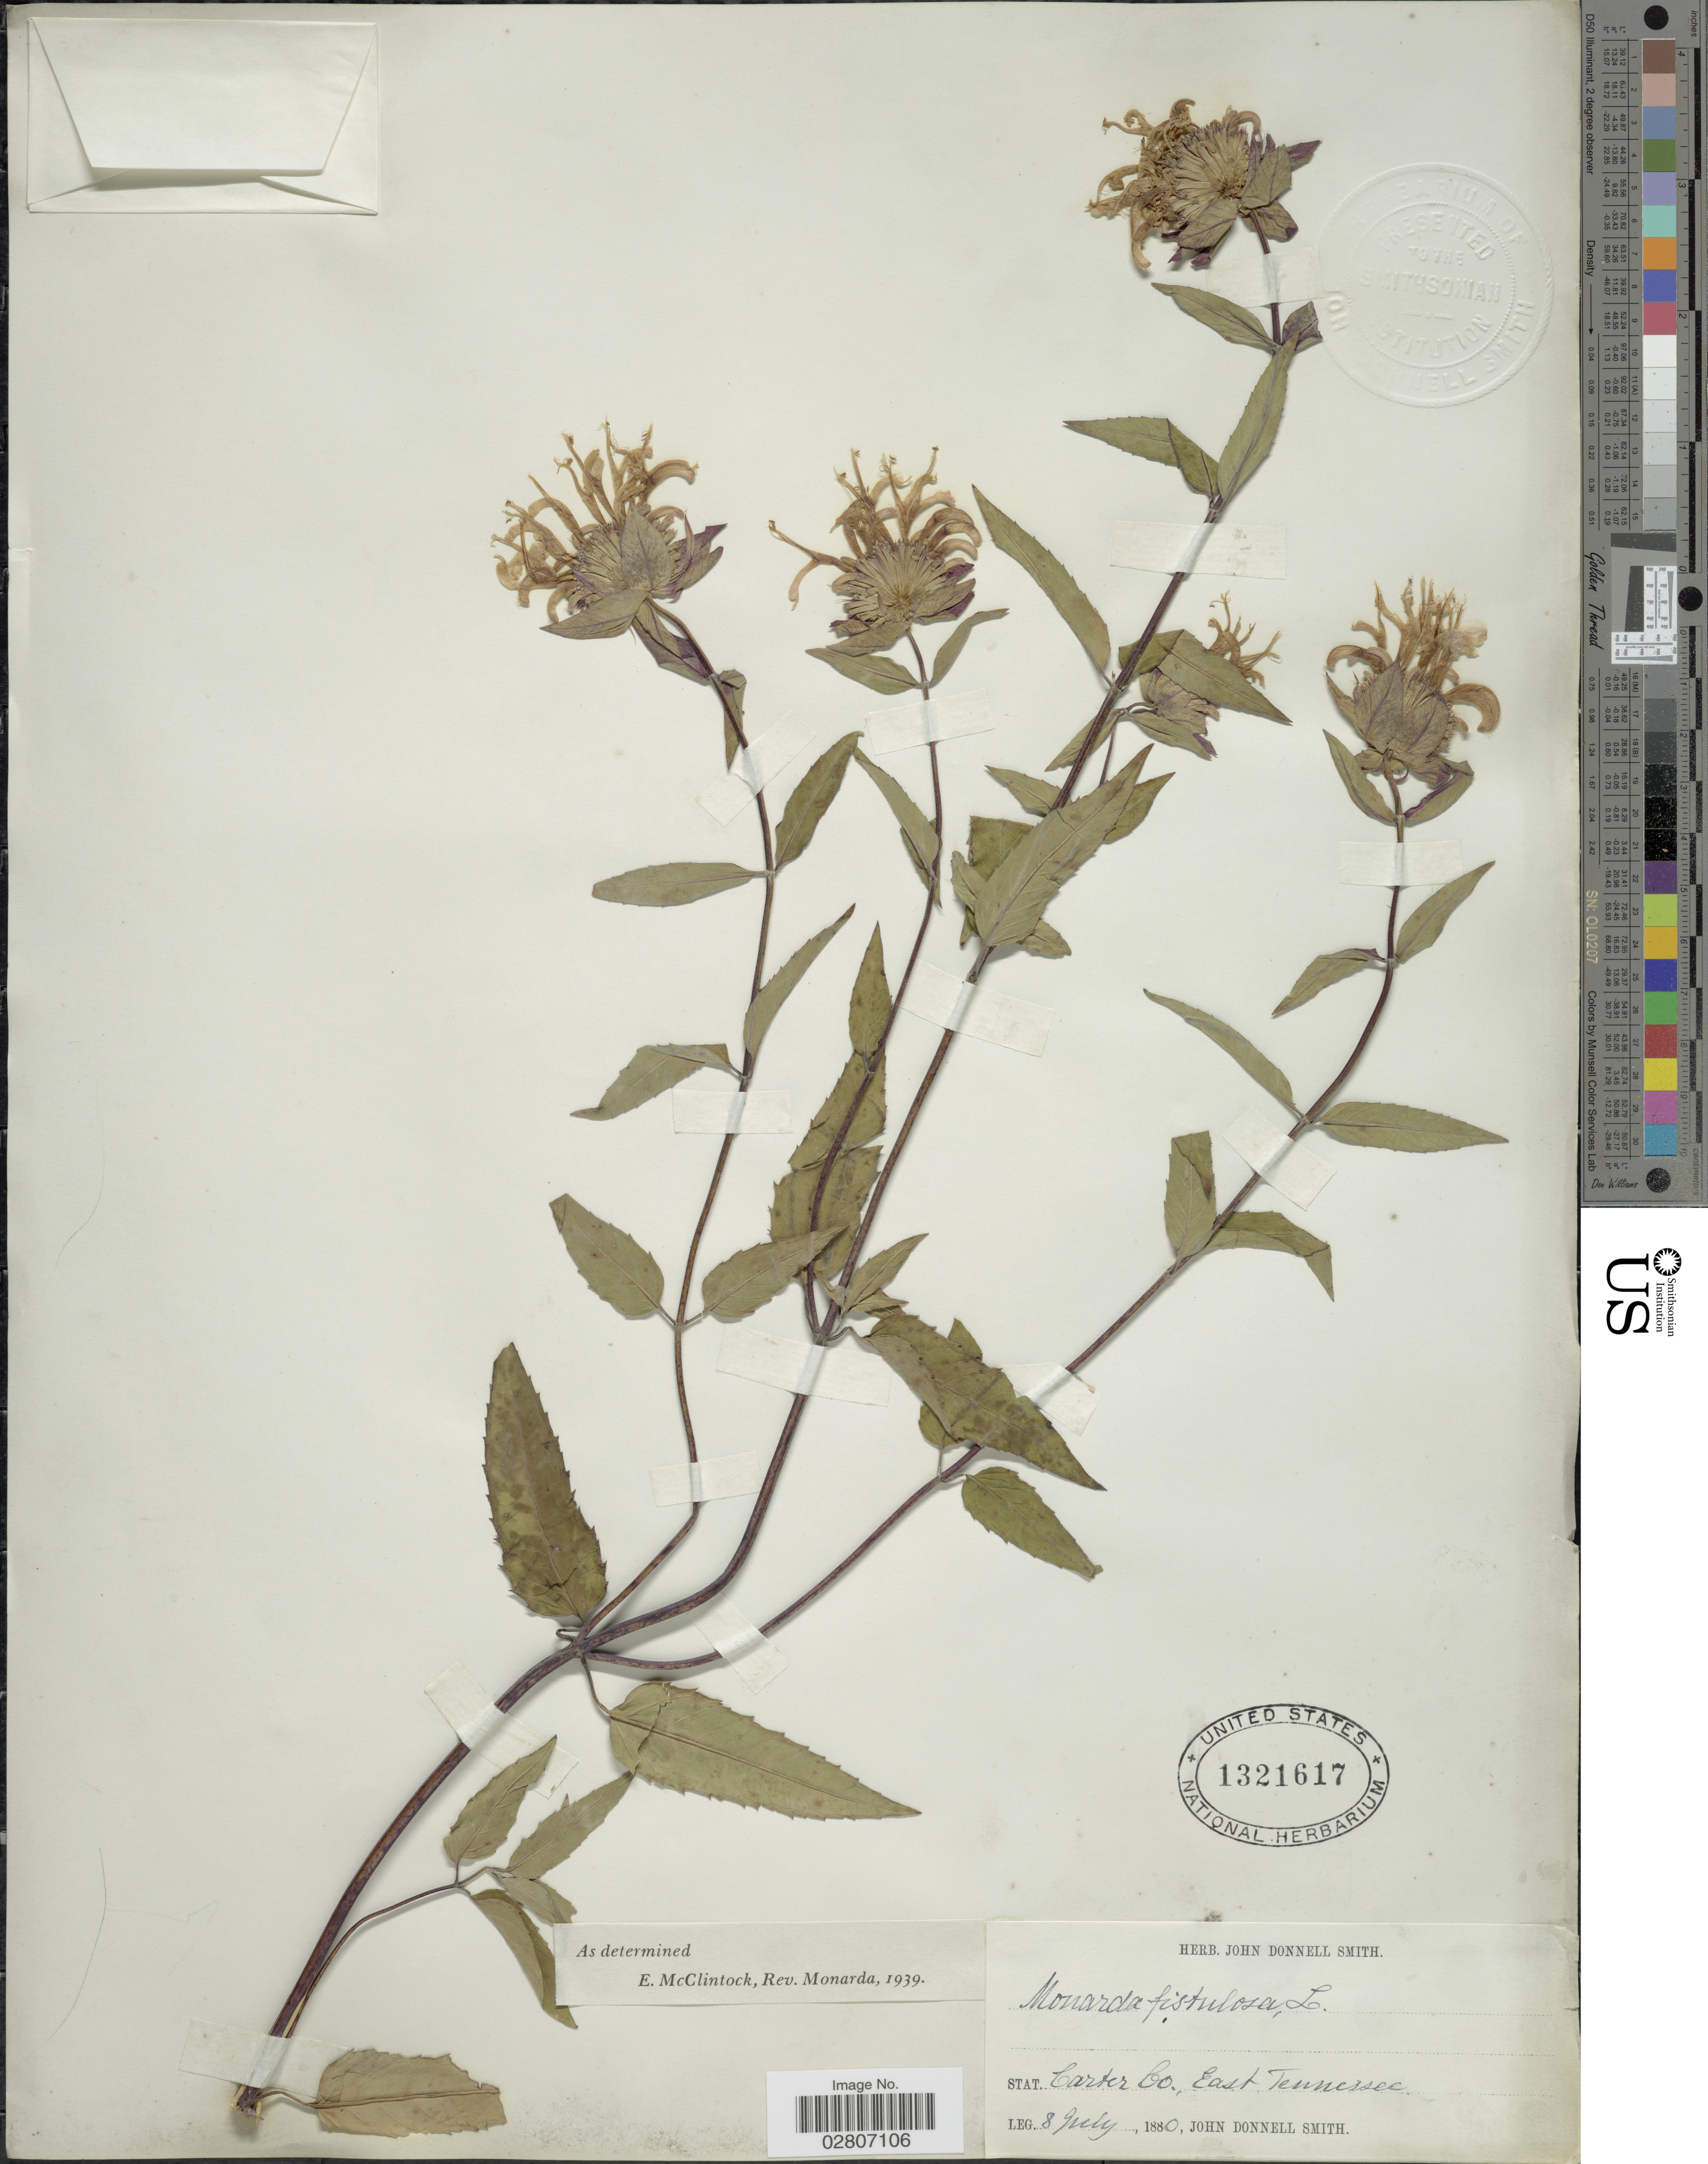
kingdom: Plantae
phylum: Tracheophyta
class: Magnoliopsida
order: Lamiales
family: Lamiaceae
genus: Monarda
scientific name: Monarda fistulosa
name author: L.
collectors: J. Donnell Smith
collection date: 1880-07-08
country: United States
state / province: Tennessee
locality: Stat. Carter Co., East Tennessee.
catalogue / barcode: US 1321617